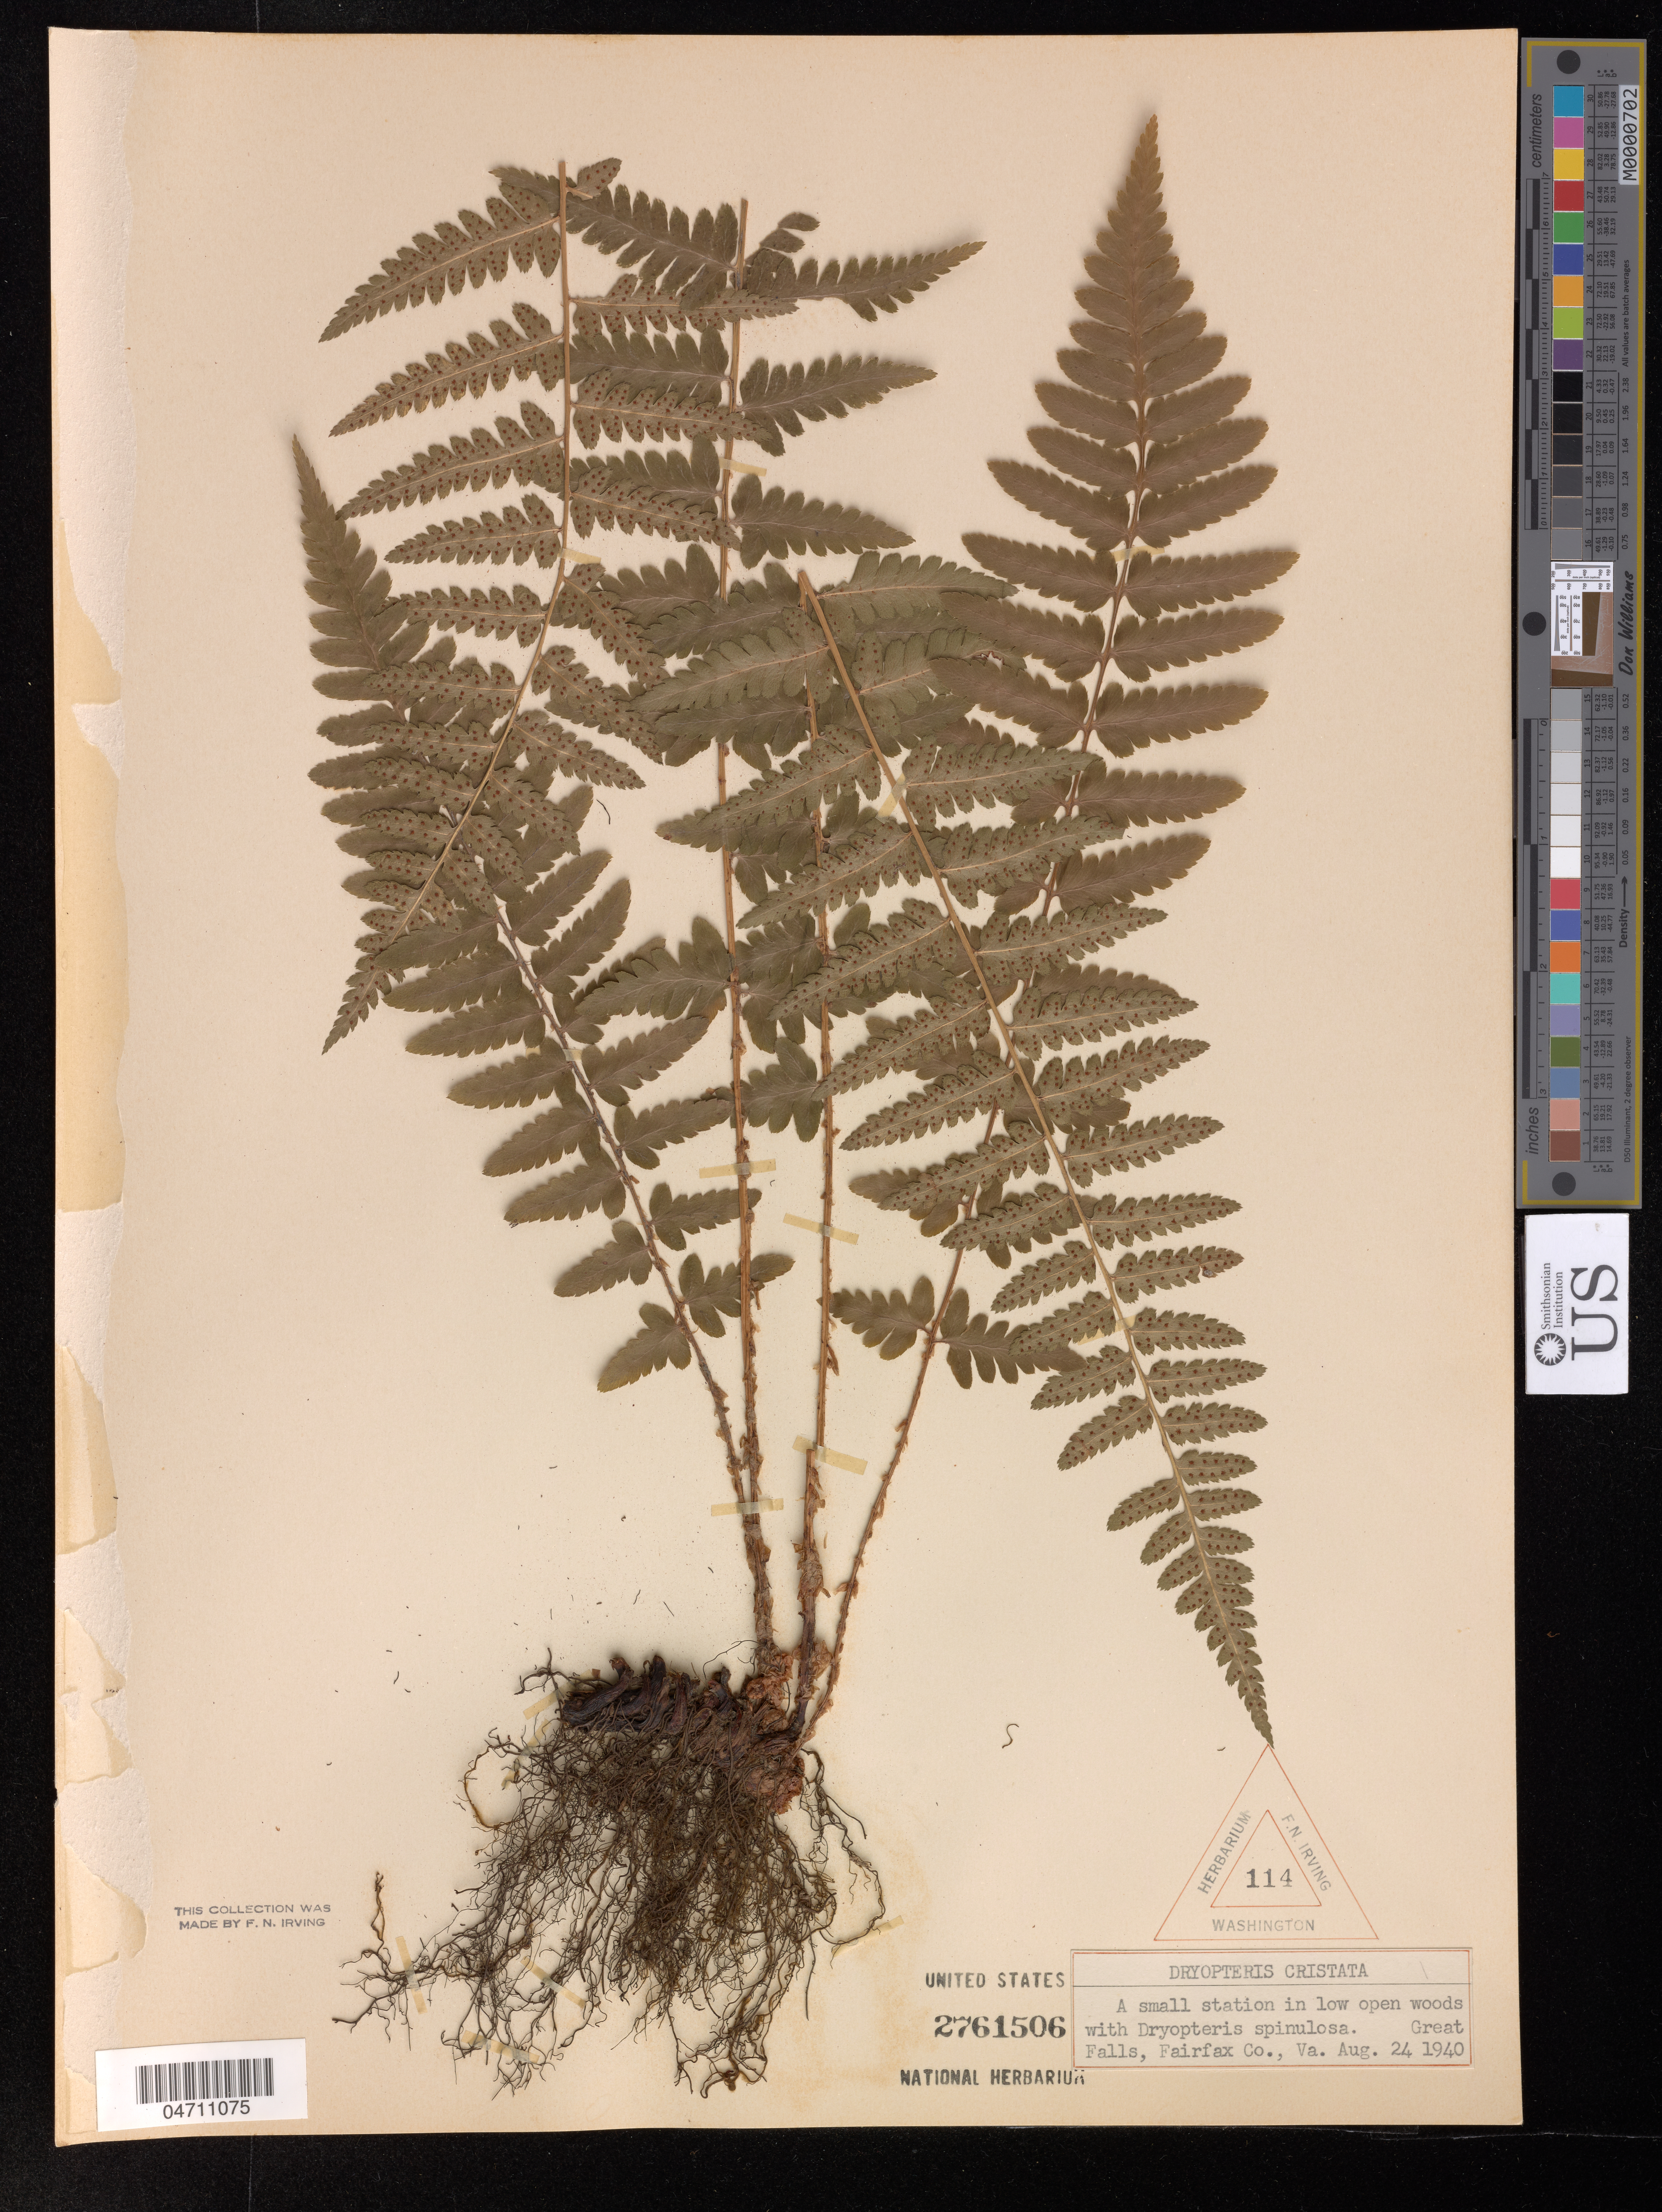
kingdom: Plantae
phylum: Tracheophyta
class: Polypodiopsida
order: Polypodiales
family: Dryopteridaceae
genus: Dryopteris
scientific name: Dryopteris cristata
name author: (L.) A. Gray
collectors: F. Irving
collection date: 1940-08-24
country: United States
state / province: Virginia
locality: Great Falls, Fairfax Co.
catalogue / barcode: US 2761506